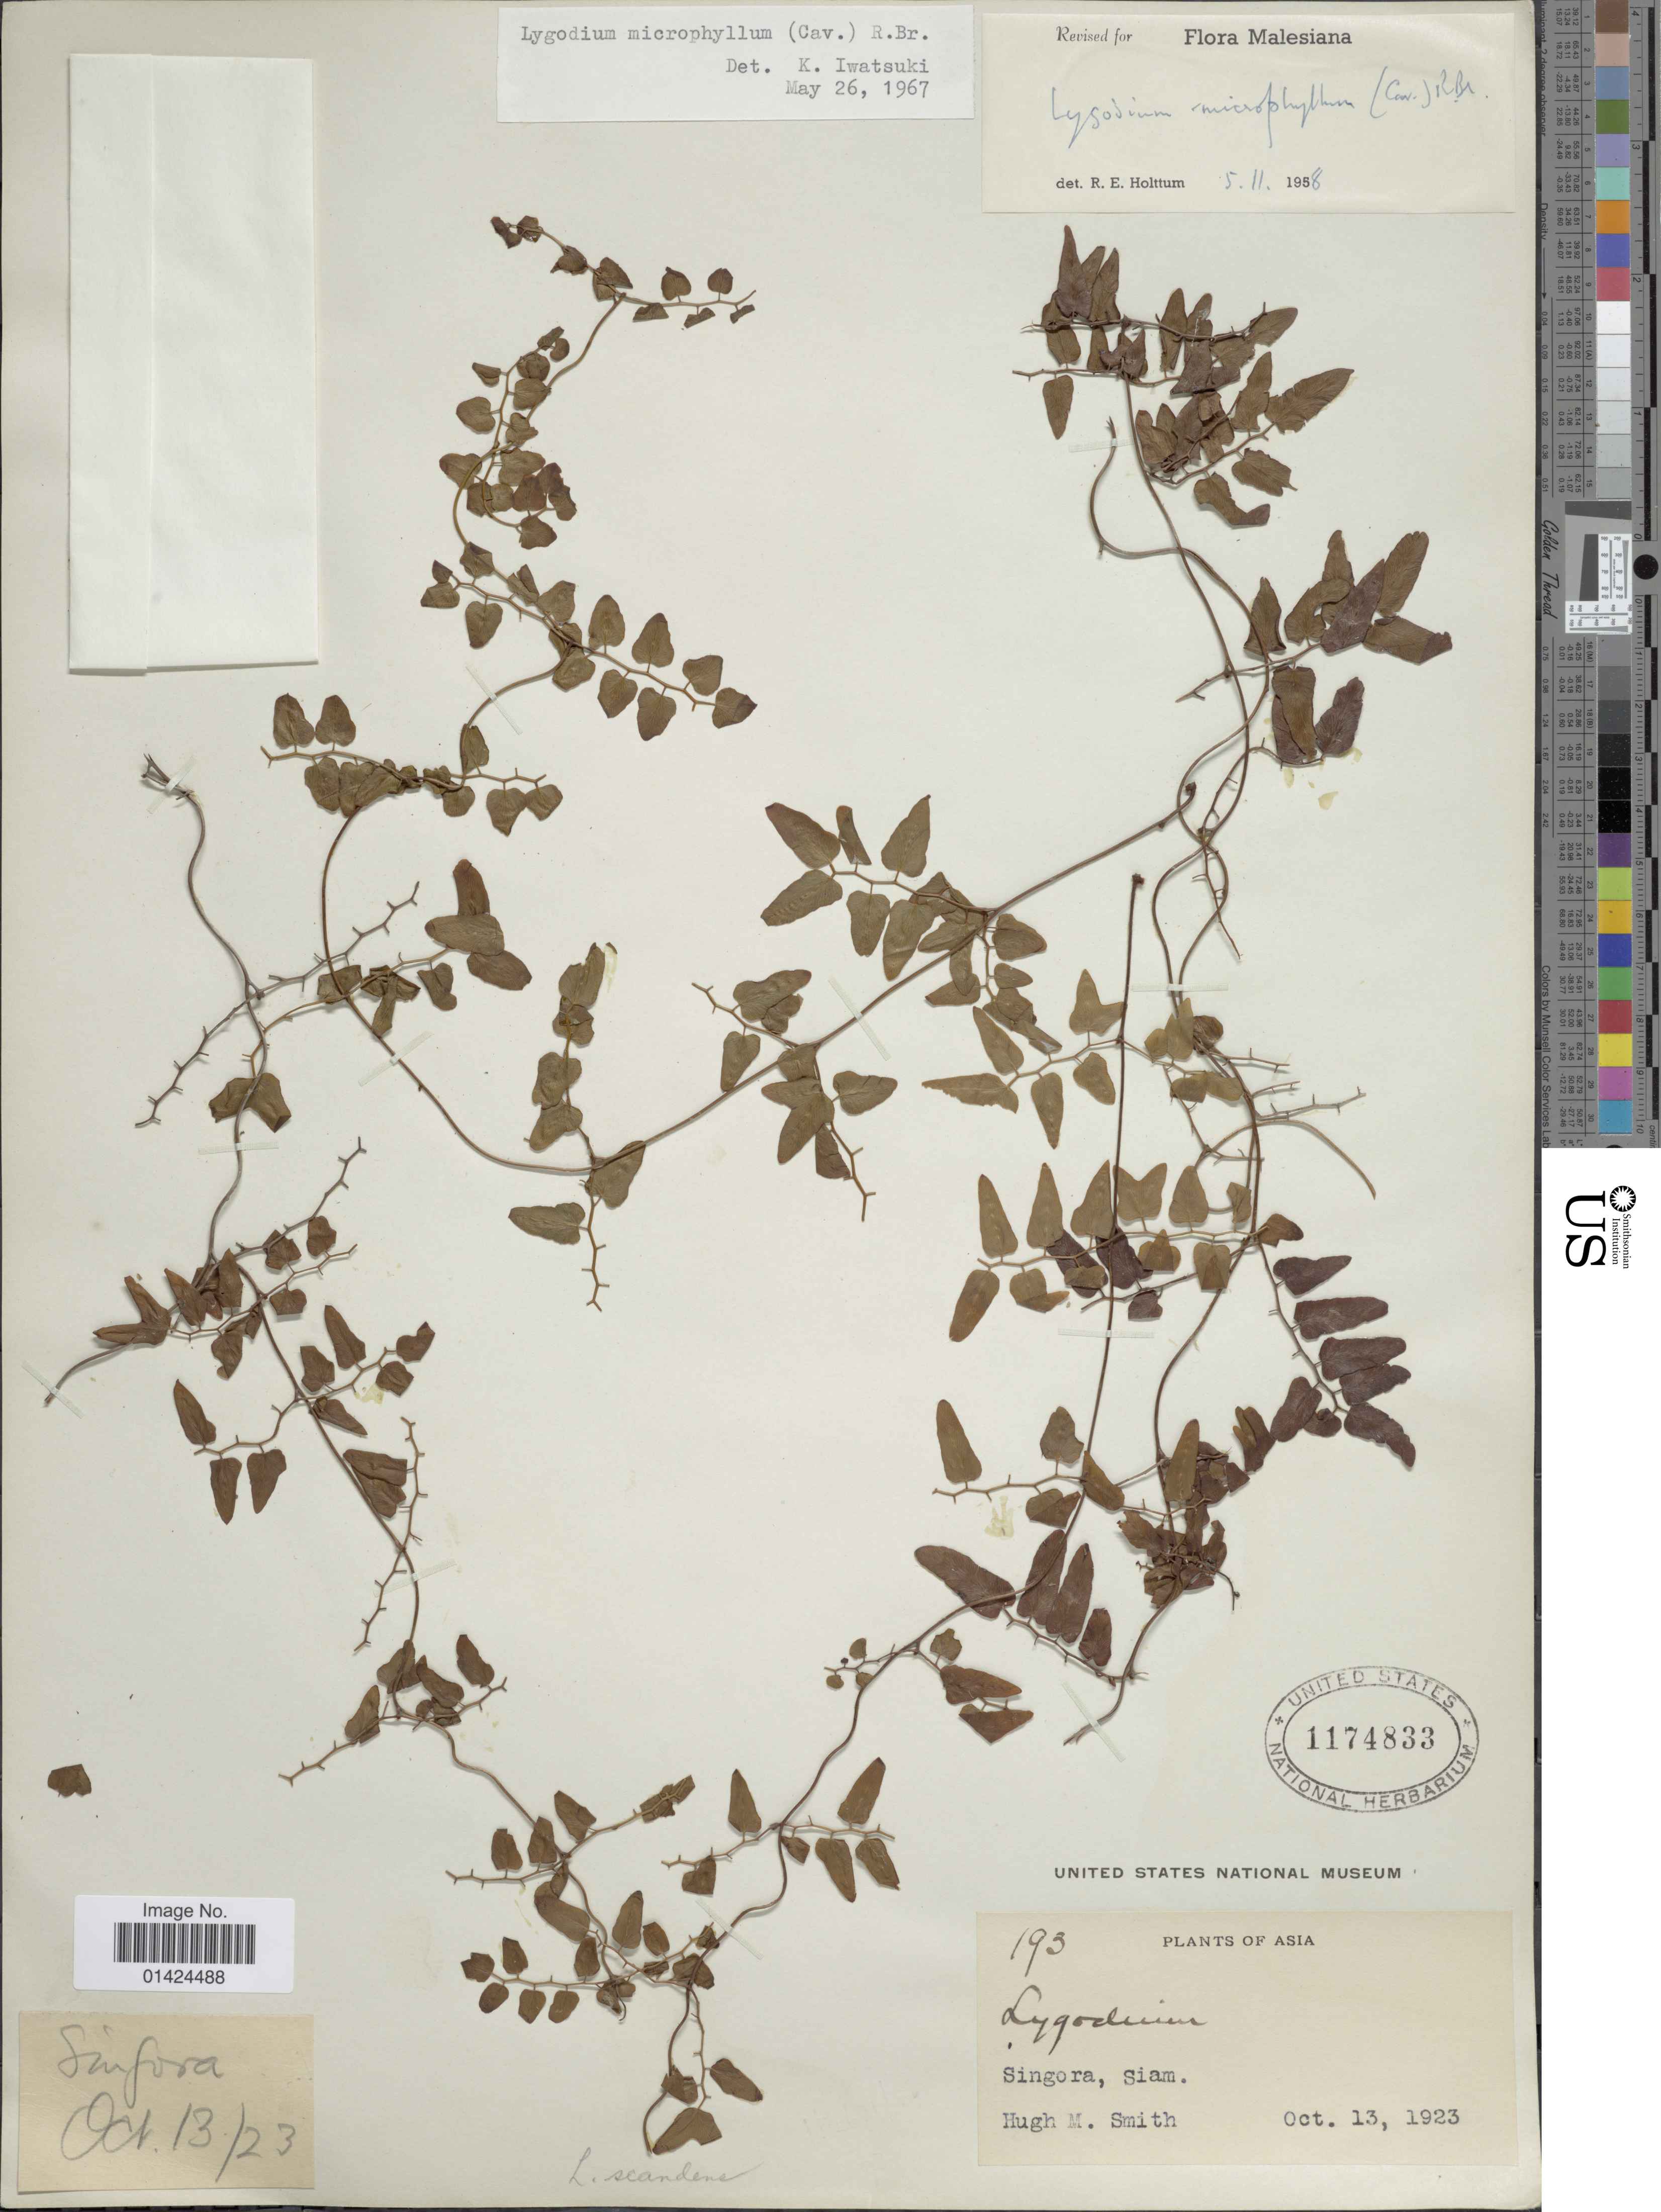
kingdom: Plantae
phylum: Tracheophyta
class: Polypodiopsida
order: Schizaeales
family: Lygodiaceae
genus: Lygodium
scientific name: Lygodium microphyllum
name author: (Cav.) R. Br.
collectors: H. M. Smith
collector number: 193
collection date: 1923-10-13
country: Thailand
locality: Singora, Siam. Asia.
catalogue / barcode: US 1174833